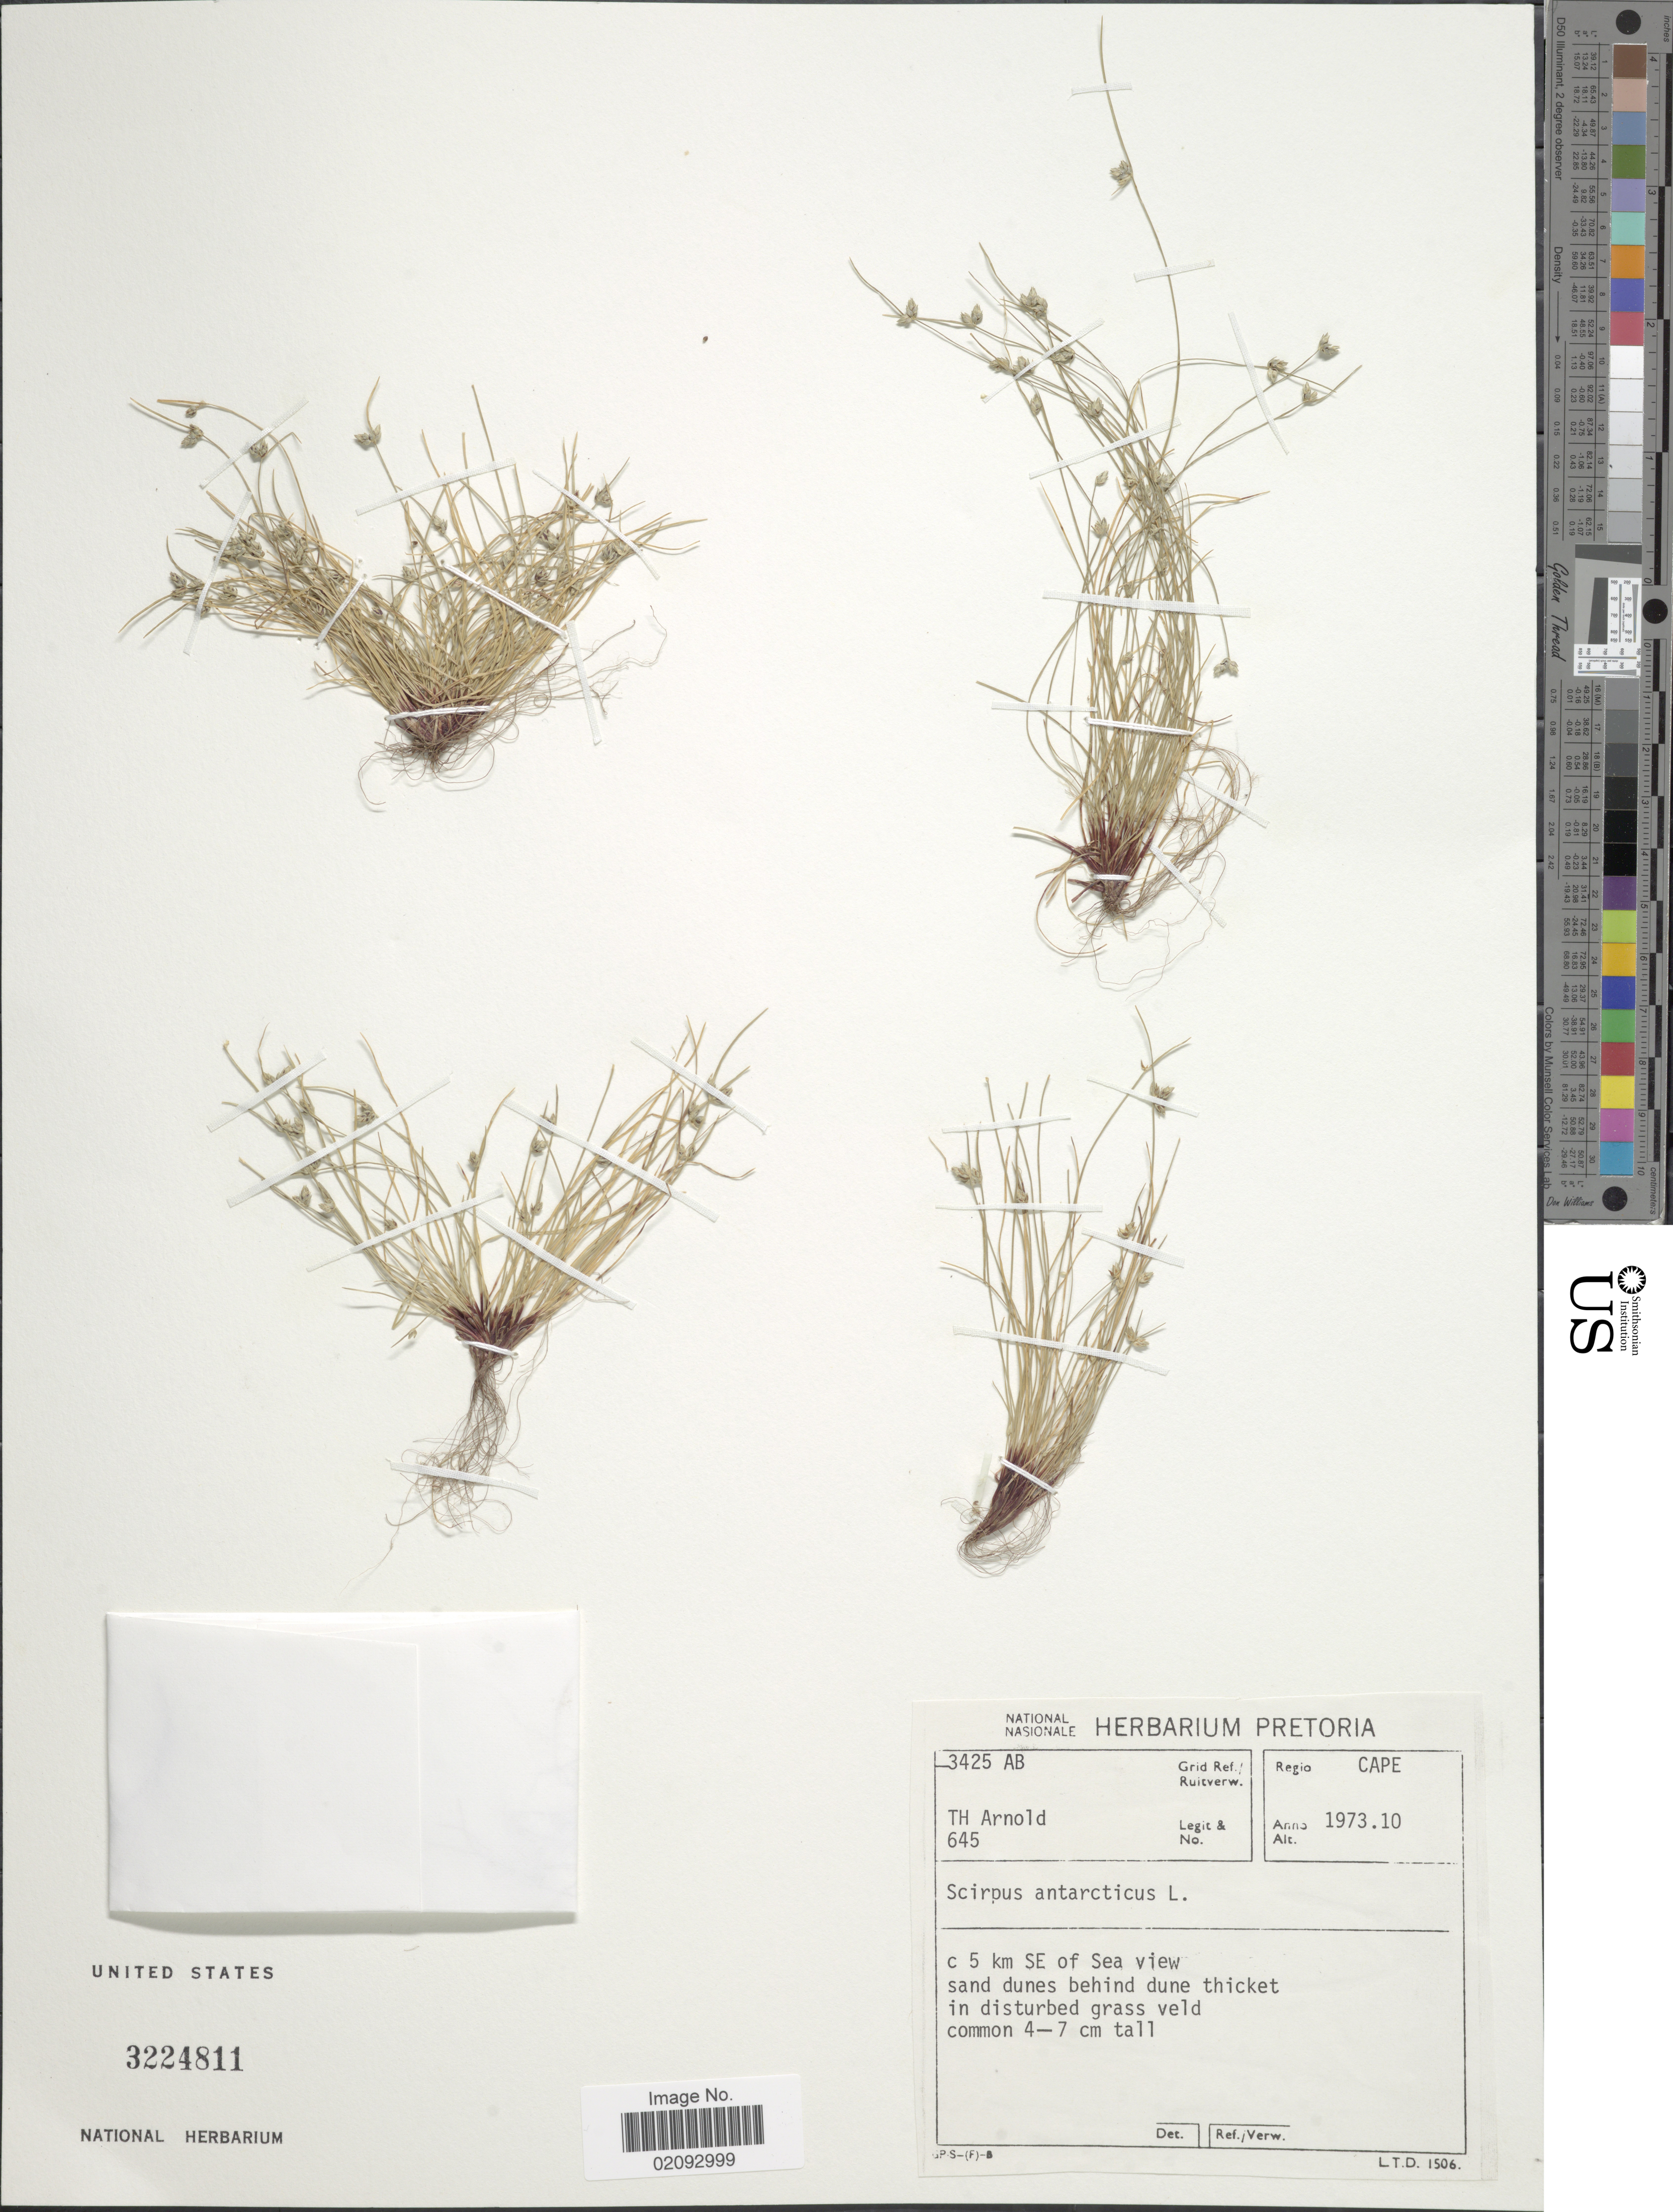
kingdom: Plantae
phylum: Tracheophyta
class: Liliopsida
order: Poales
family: Cyperaceae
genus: Ficinia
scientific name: Ficinia marginata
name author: (Thunb.) Fourc.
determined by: Strong, Mark T., (BOT), Smithsonian Institution - National Museum of Natural History (UNITED STATES)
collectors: T. H. Arnold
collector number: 645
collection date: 1973-10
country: South Africa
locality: Regio Cape, c. 5 km SE of Sea View, sand dunes behind dune thicket, in disturbed grass veld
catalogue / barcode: US 3224811